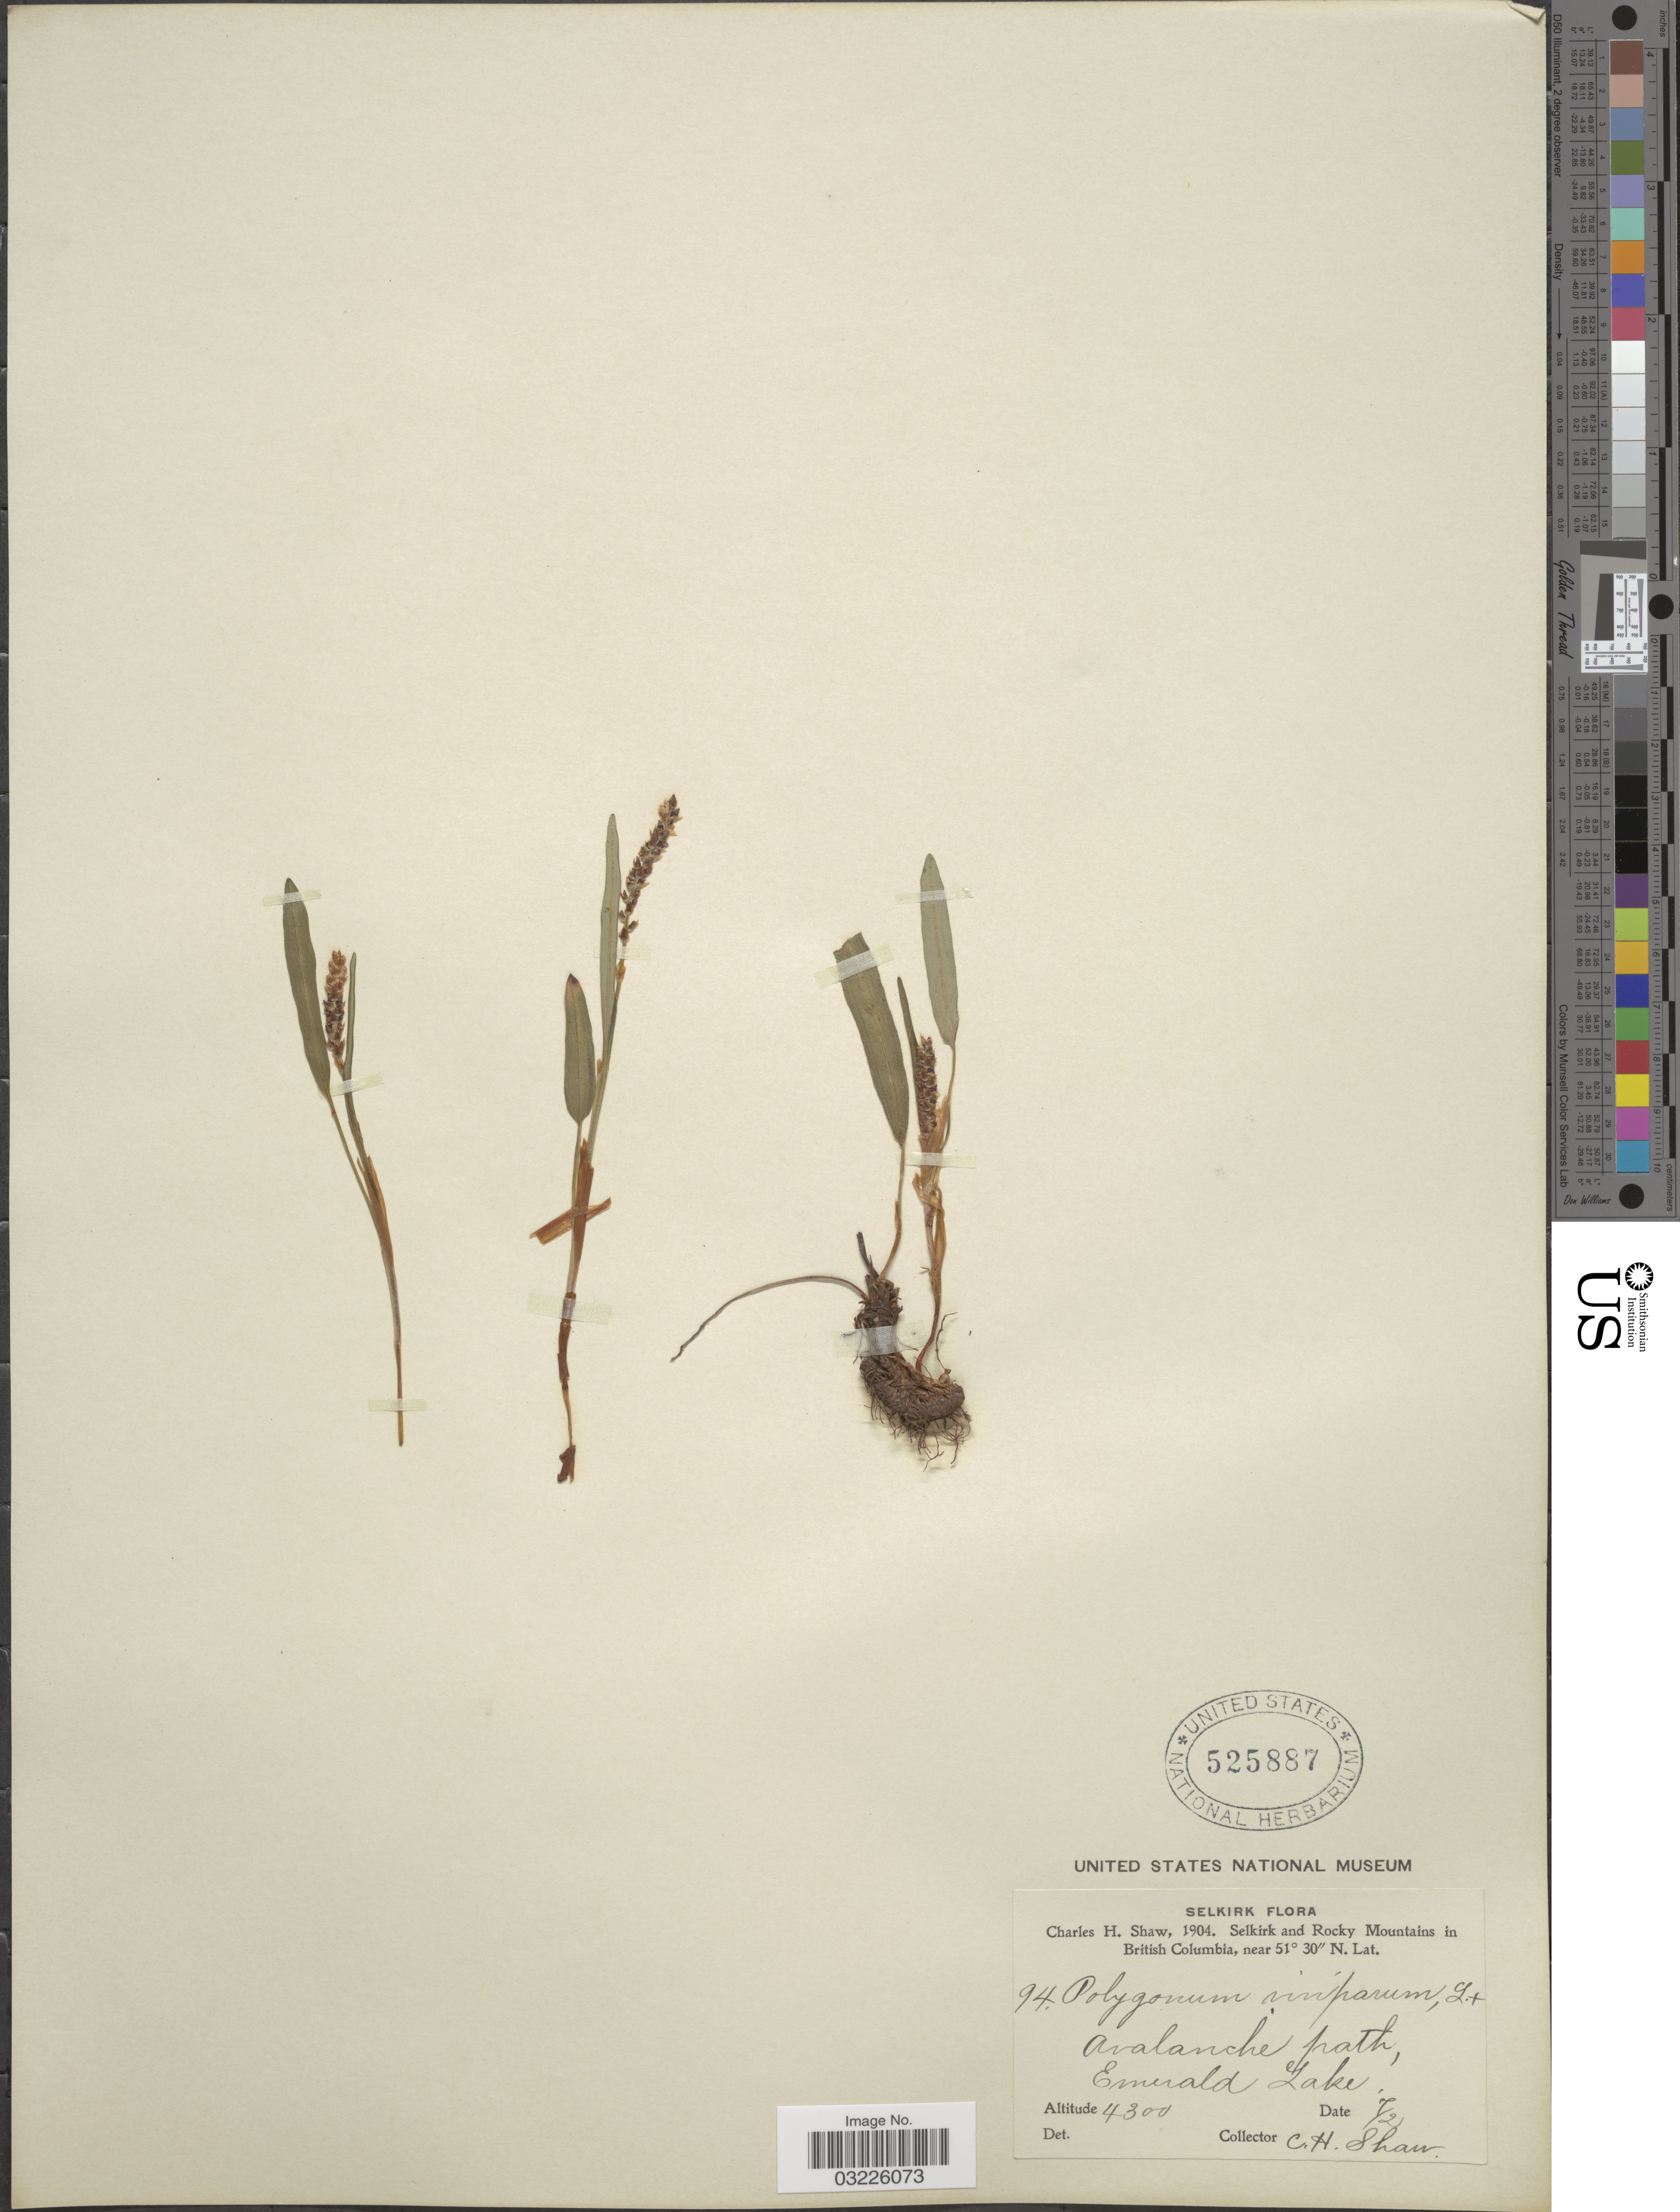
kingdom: Plantae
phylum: Tracheophyta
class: Magnoliopsida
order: Caryophyllales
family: Polygonaceae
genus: Bistorta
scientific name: Bistorta vivipara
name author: (L.) Delarbre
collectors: C. H. Shaw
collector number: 94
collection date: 1904-07-21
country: Canada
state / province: British Columbia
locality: Selkirk. Selkirk and Rocky Mountains. Avalanche path, Emerald Lake.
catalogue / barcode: US 525887